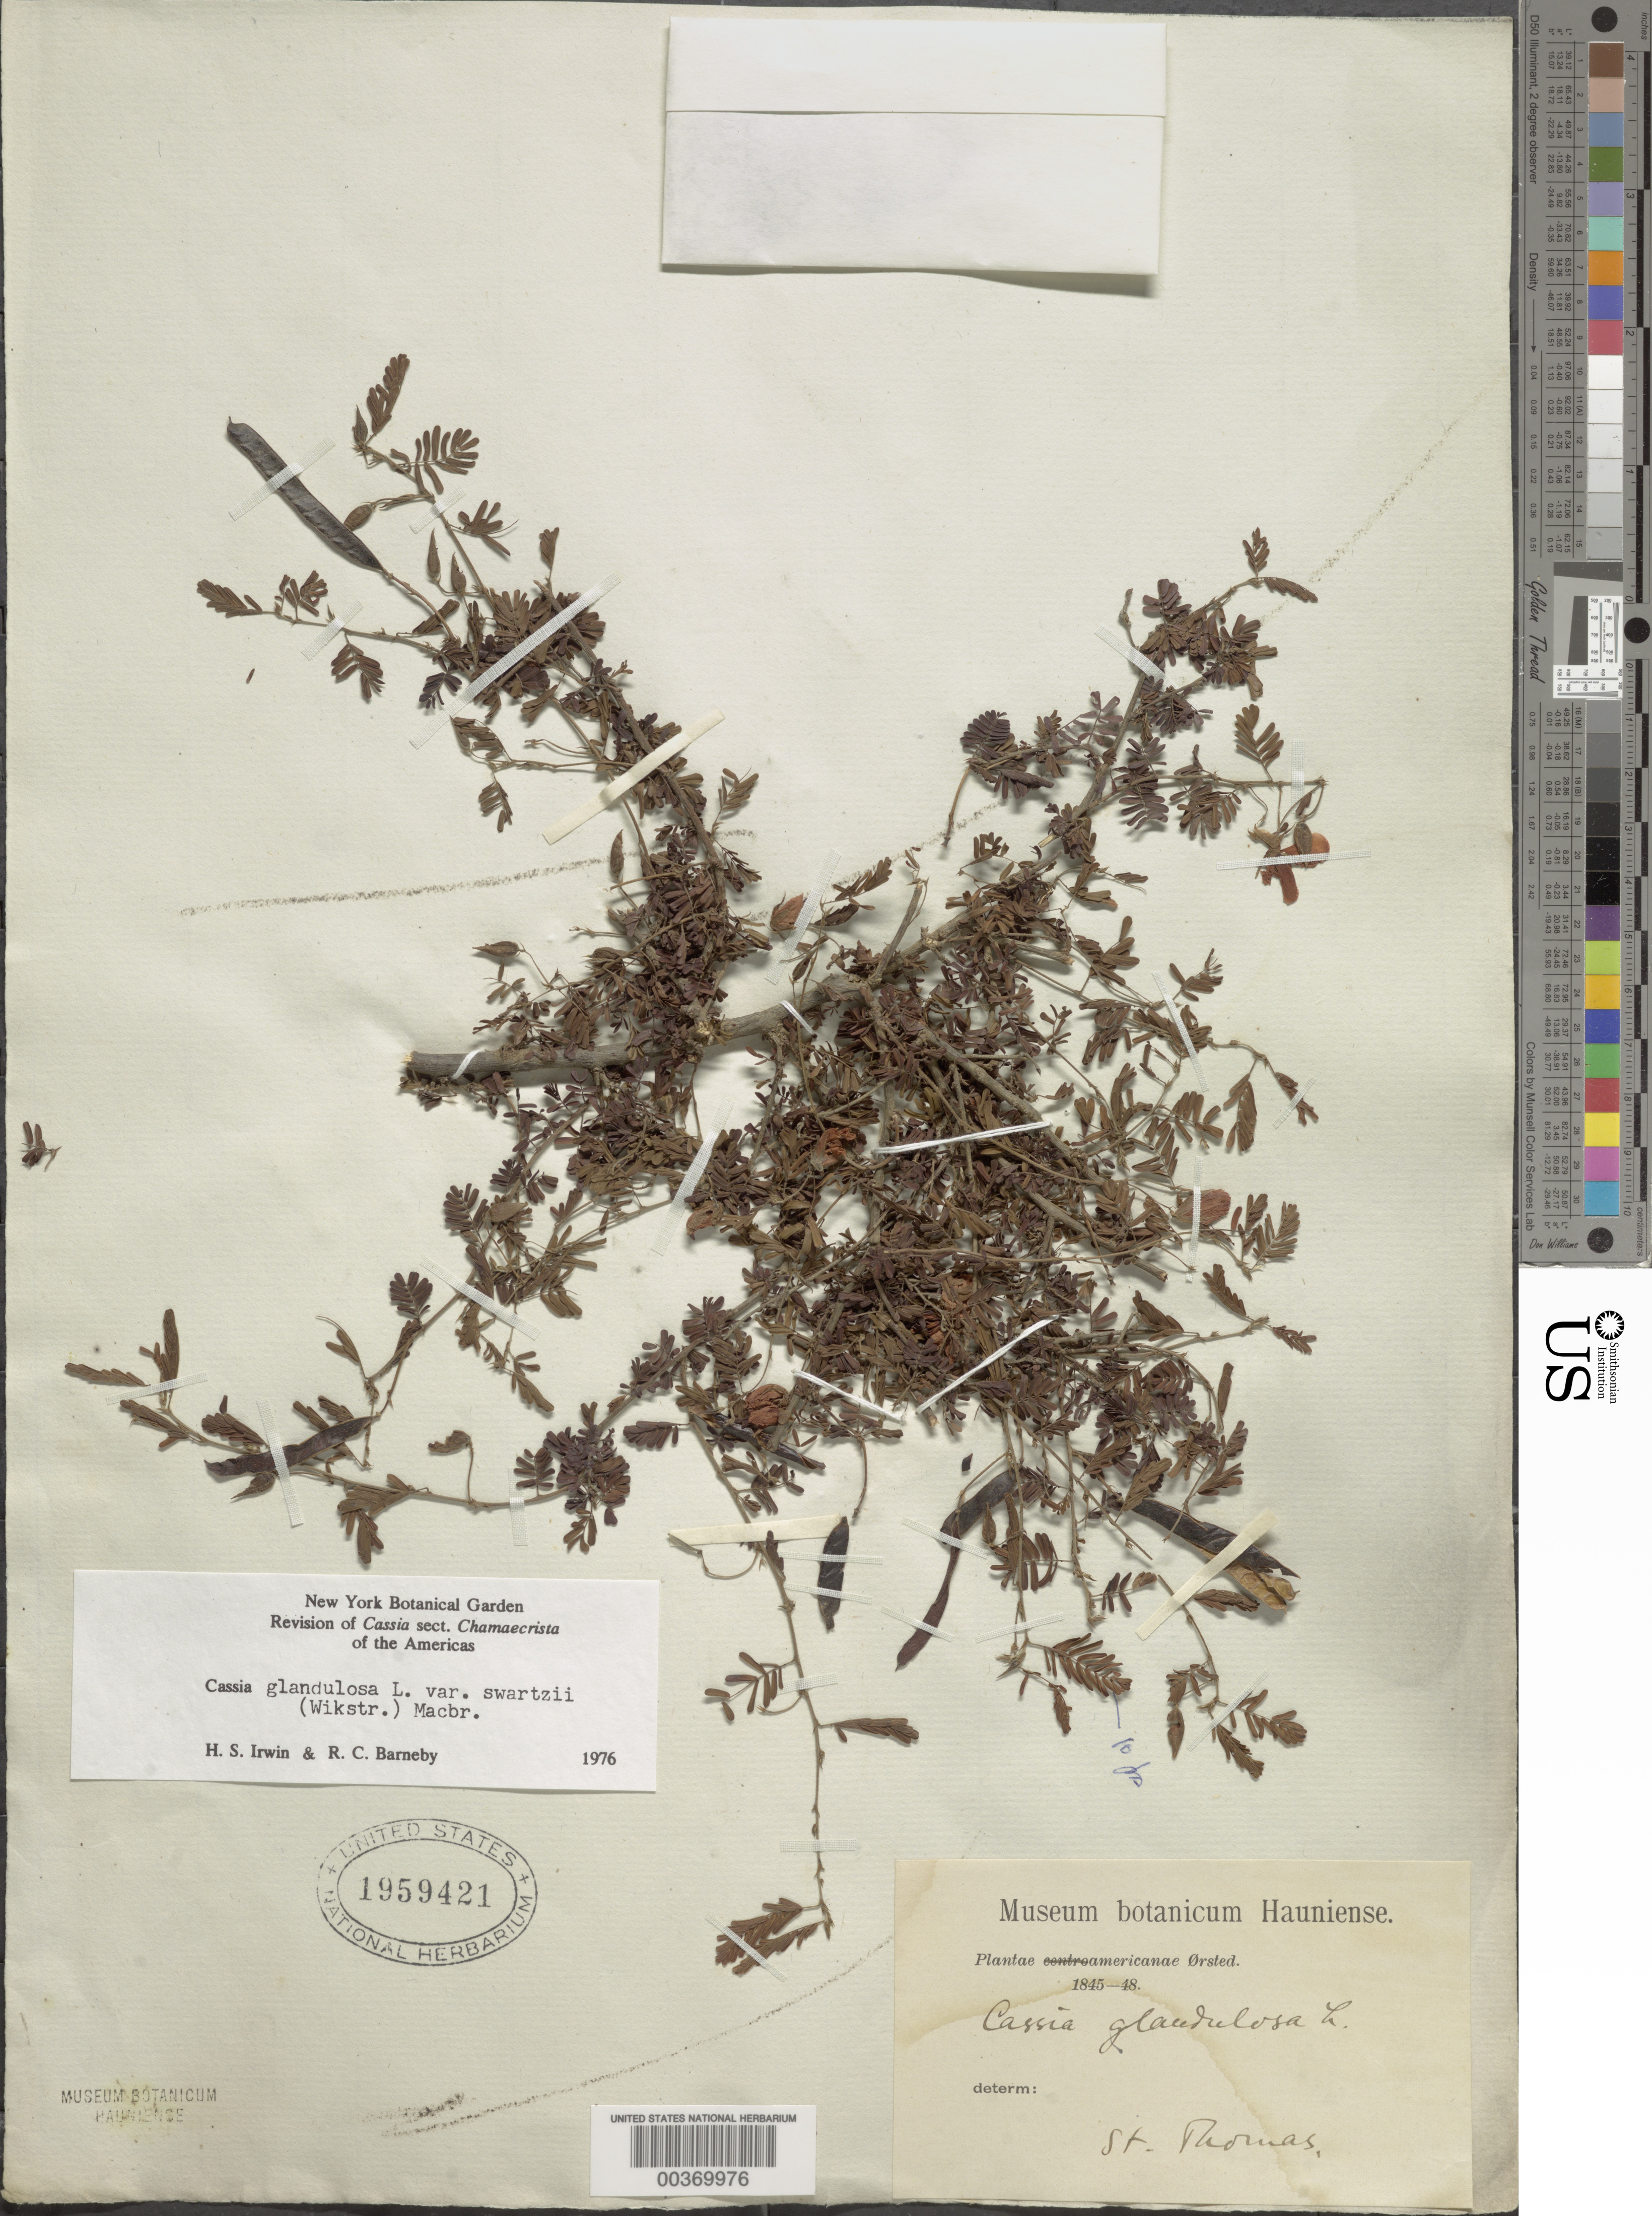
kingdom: Plantae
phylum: Tracheophyta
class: Magnoliopsida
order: Fabales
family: Fabaceae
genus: Chamaecrista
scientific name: Chamaecrista glandulosa var. swartzii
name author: (Wikstr.) H.S. Irwin & Barneby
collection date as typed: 1845 to -- --- 1848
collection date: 1845/1848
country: U.S. Virgin Islands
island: St. Thomas Island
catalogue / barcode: US 1959421